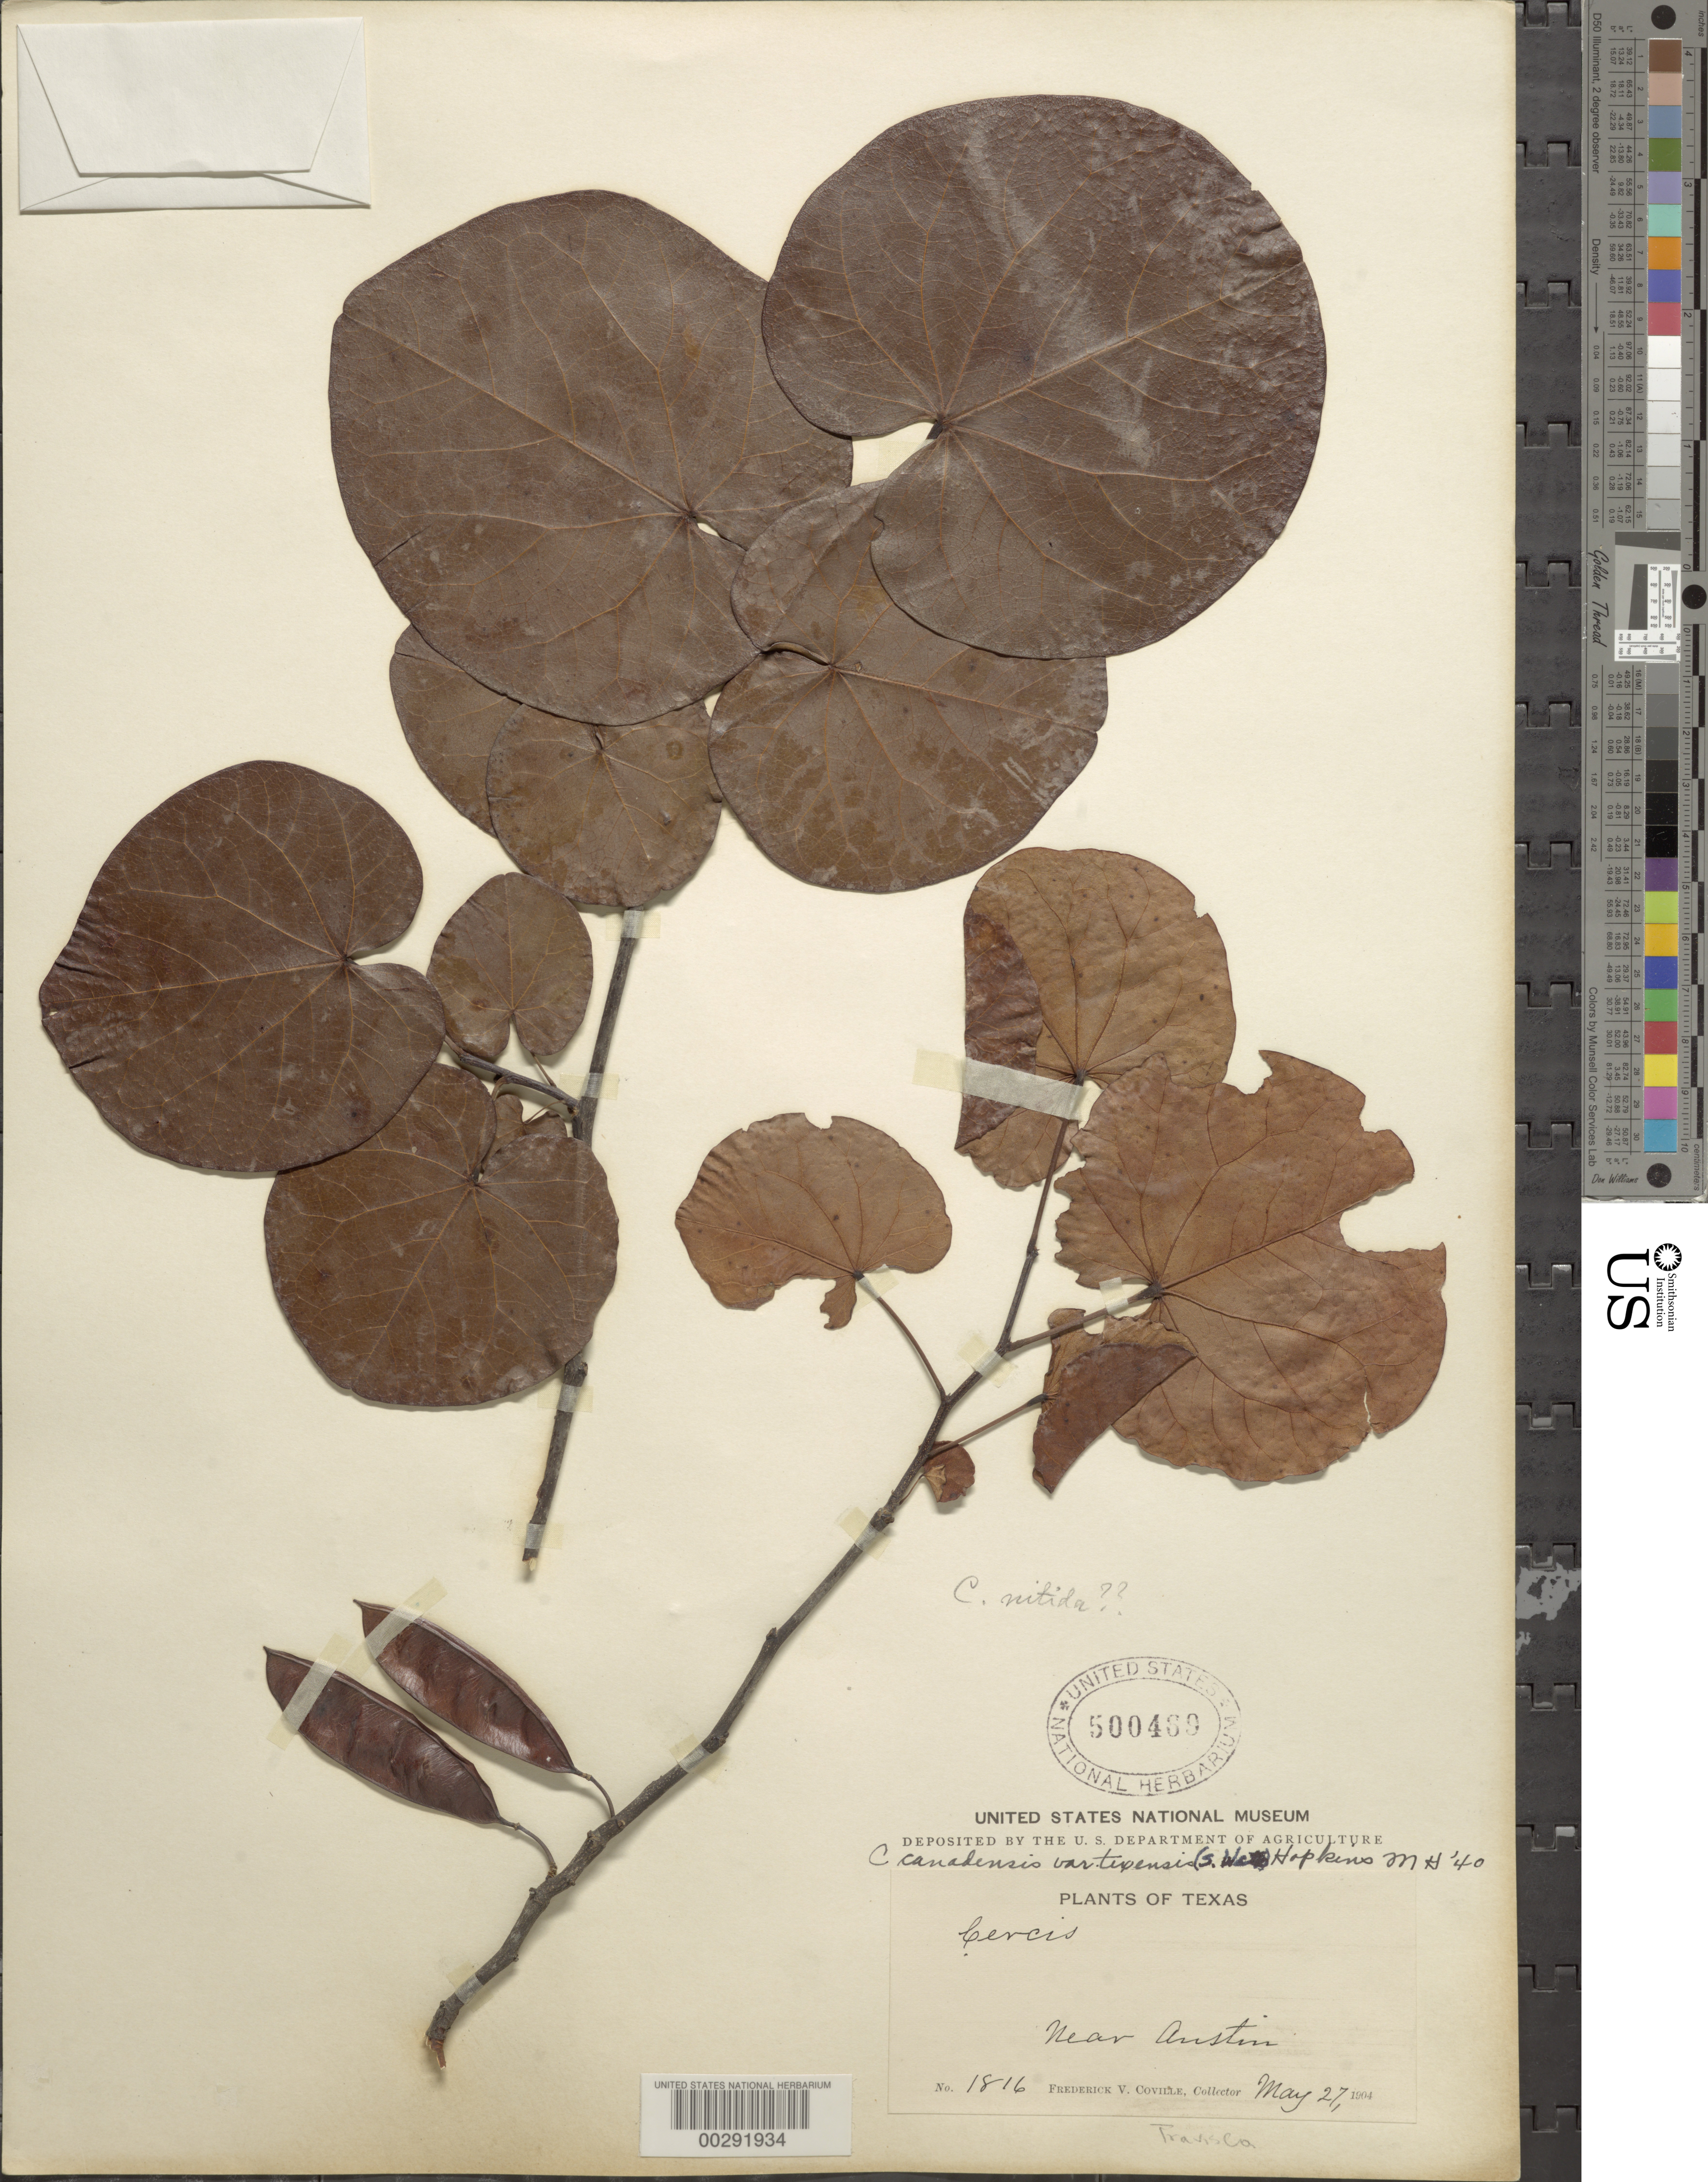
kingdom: Plantae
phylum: Tracheophyta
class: Magnoliopsida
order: Fabales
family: Fabaceae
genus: Cercis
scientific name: Cercis reniformis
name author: A. Gray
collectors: F. V. Coville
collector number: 1816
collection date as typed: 27 May 1904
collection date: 1904-05-27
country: United States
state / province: Texas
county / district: Travis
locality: Near austin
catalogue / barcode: US 500469